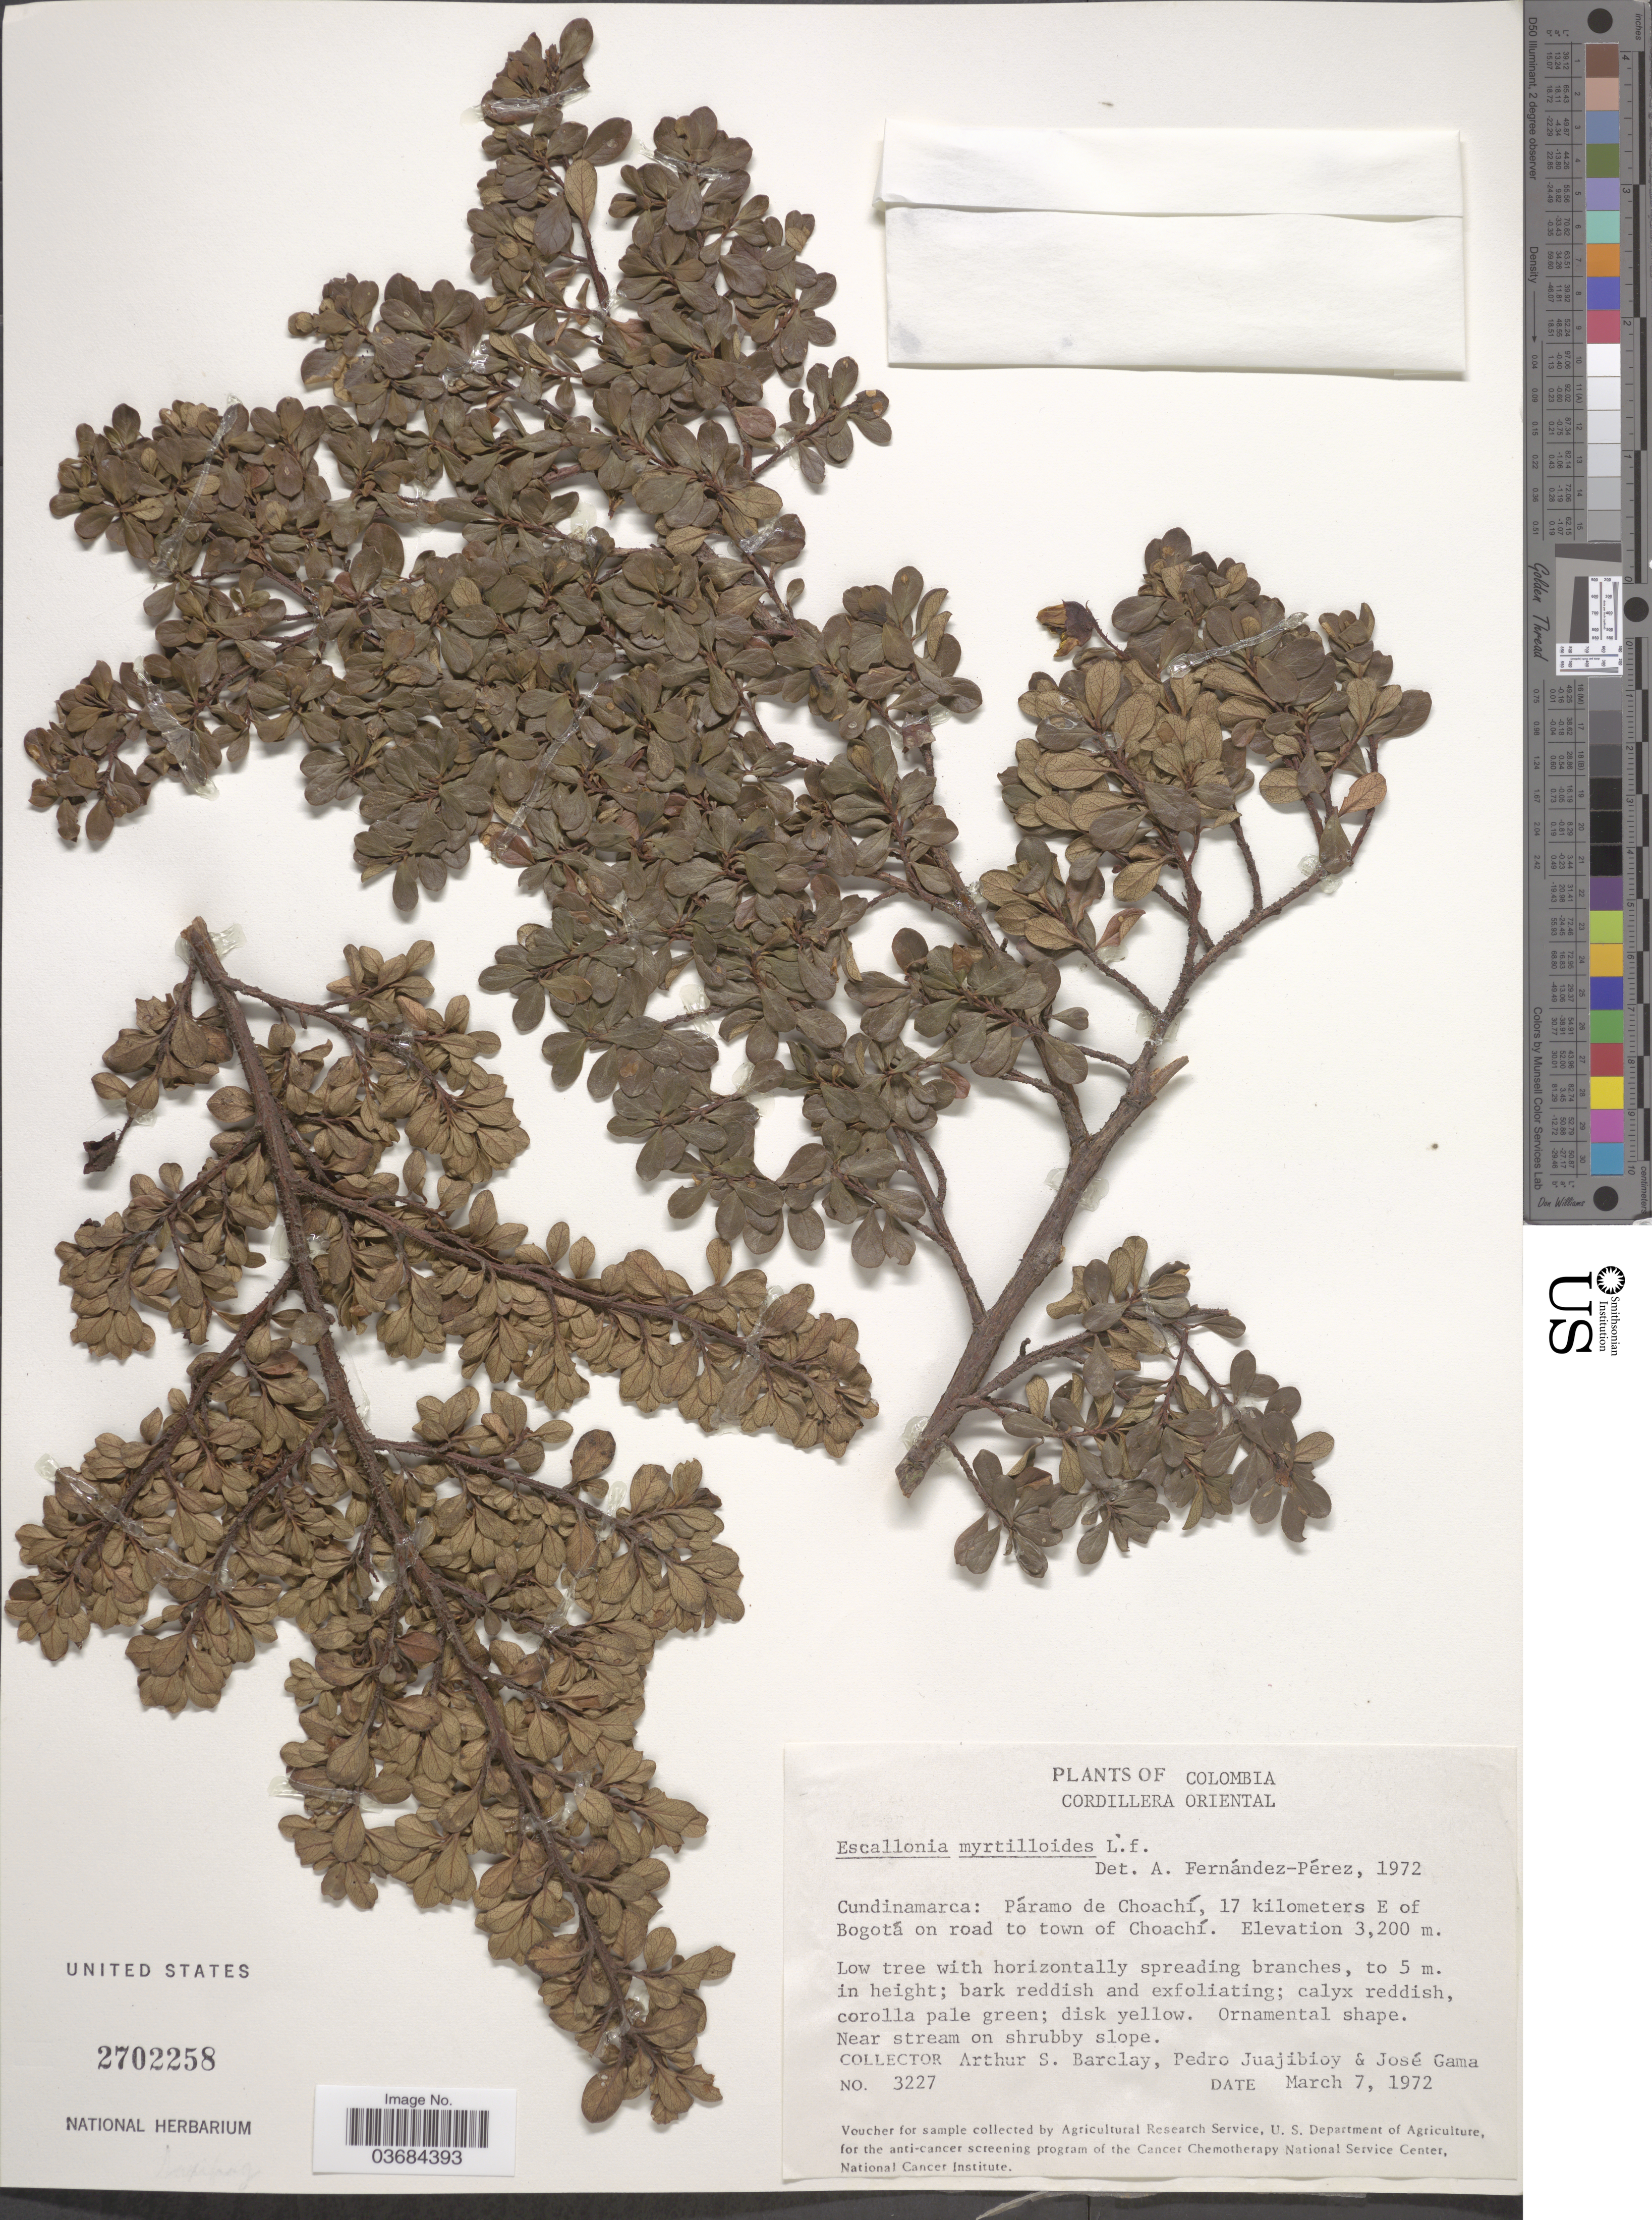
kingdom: Plantae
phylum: Tracheophyta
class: Magnoliopsida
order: Escalloniales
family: Escalloniaceae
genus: Escallonia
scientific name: Escallonia myrtilloides var. myrtilloides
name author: L. f.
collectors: A. S. Barclay, P. Juajibioy & J. Gama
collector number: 3227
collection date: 1972-03-07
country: Colombia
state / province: Cundinamarca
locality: Cordillera Oriental. Páramo de Choachí, 17 kilometers E of Bogotá on road to town of Choachí.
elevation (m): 3200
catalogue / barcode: US 2702258